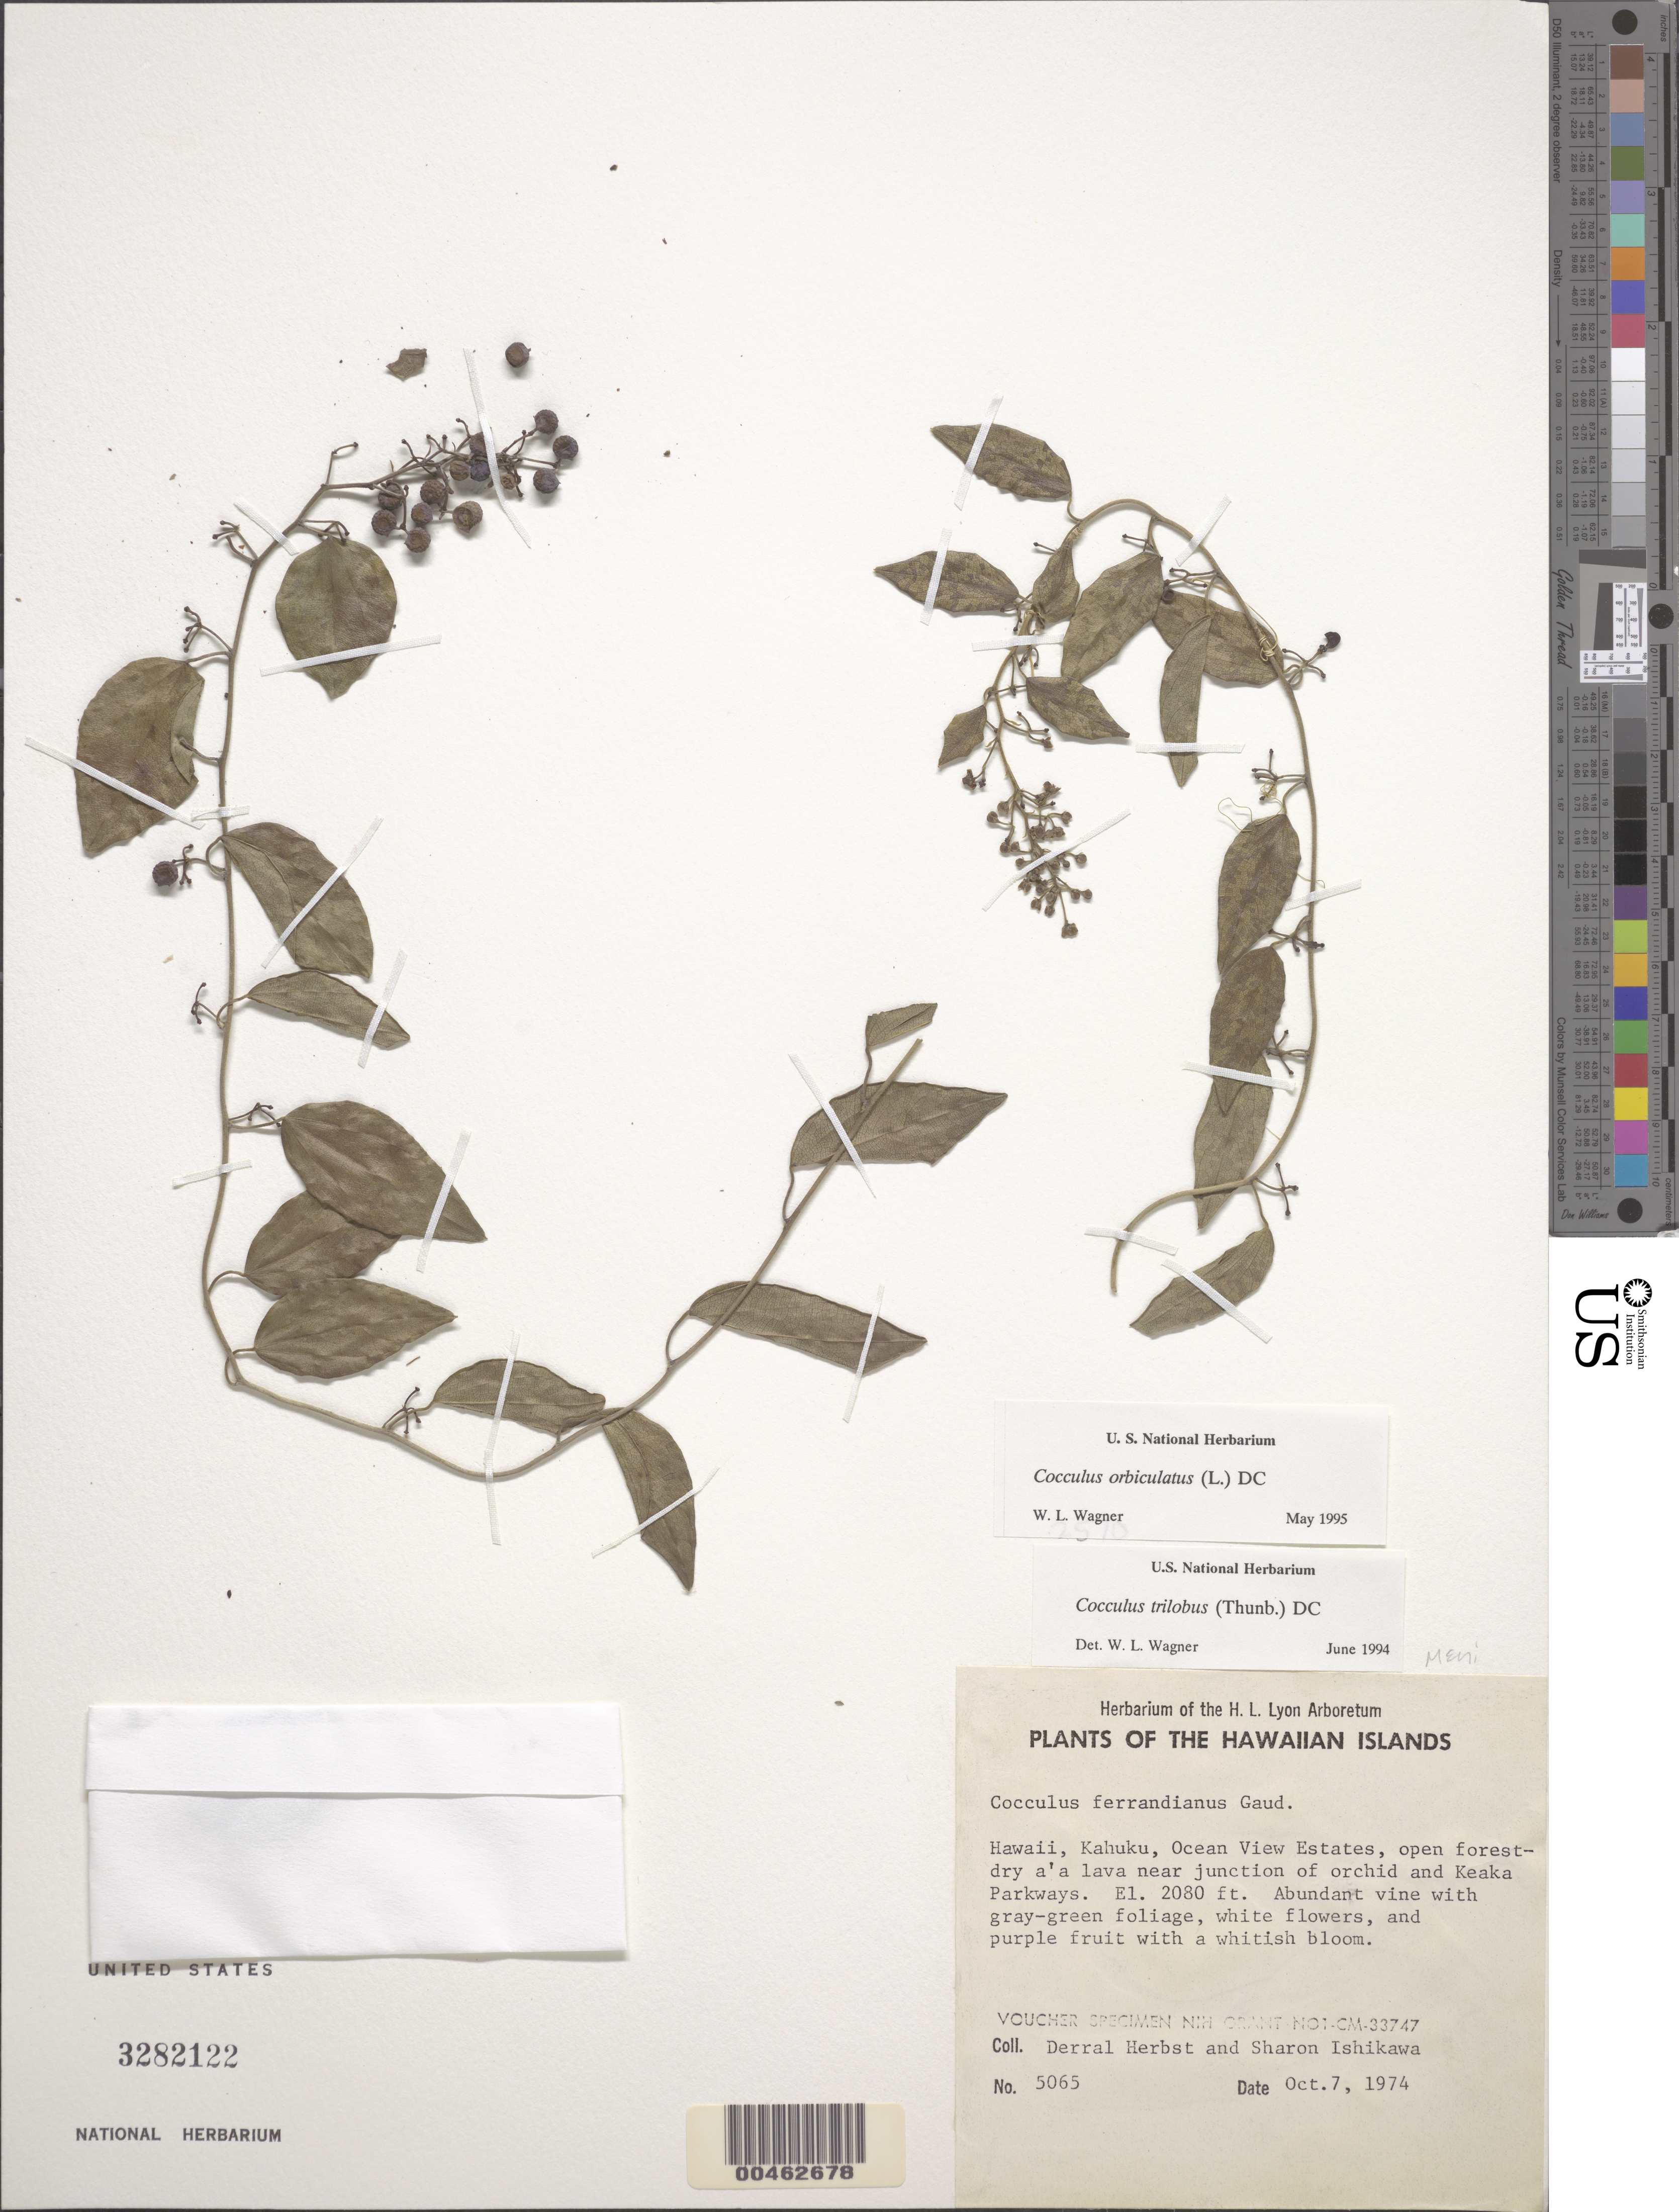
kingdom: Plantae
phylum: Tracheophyta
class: Magnoliopsida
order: Ranunculales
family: Menispermaceae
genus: Cocculus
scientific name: Cocculus orbiculatus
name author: (L.) DC.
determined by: Wagner, W. L., (BOT), Smithsonian Institution - National Museum of Natural History (UNITED STATES)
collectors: D. R. Herbst & S. Ishikawa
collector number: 5065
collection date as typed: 7 Oct 1974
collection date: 1974-10-07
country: United States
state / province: Hawaii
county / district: Hawaii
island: Hawaii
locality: Kahuku, Ocean View Estates, near jct. of Orchid and Keaka Parkways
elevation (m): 634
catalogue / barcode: US 3282122